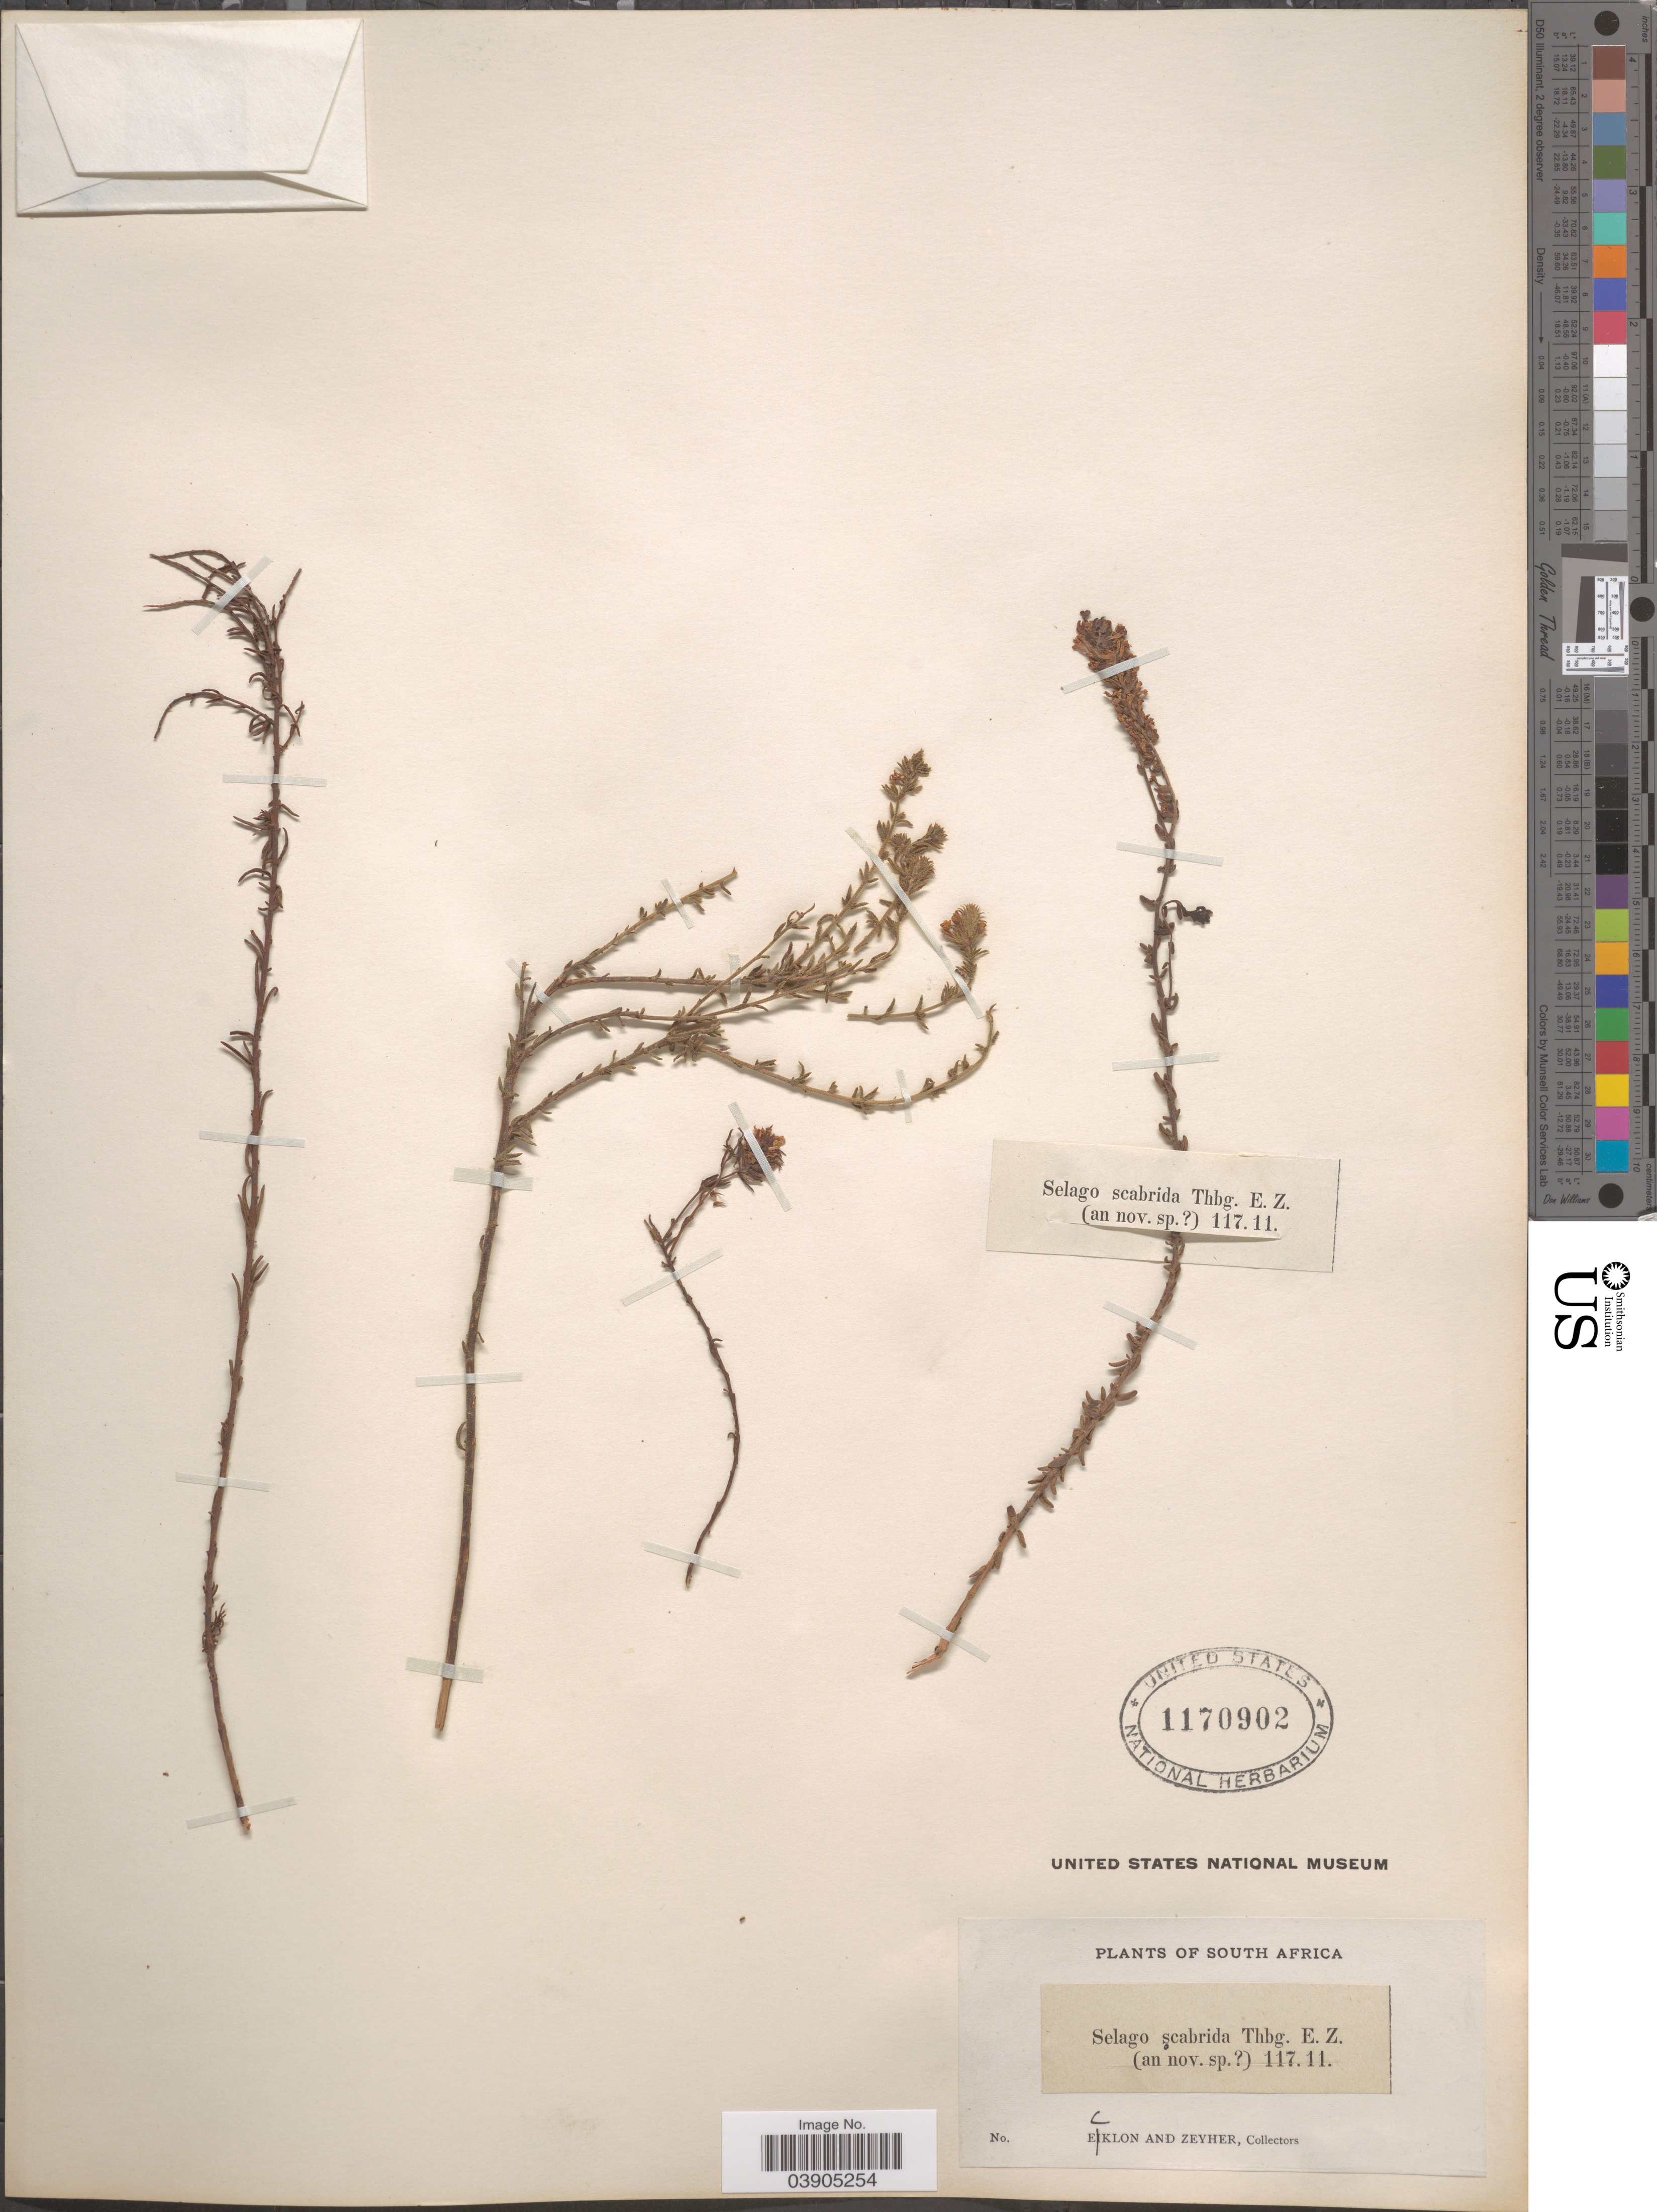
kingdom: Plantae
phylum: Tracheophyta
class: Magnoliopsida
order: Lamiales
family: Scrophulariaceae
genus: Selago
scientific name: Selago scabrida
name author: Thunb.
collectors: -. Ecklon & -. Zeyher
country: South Africa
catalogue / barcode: US 1170902